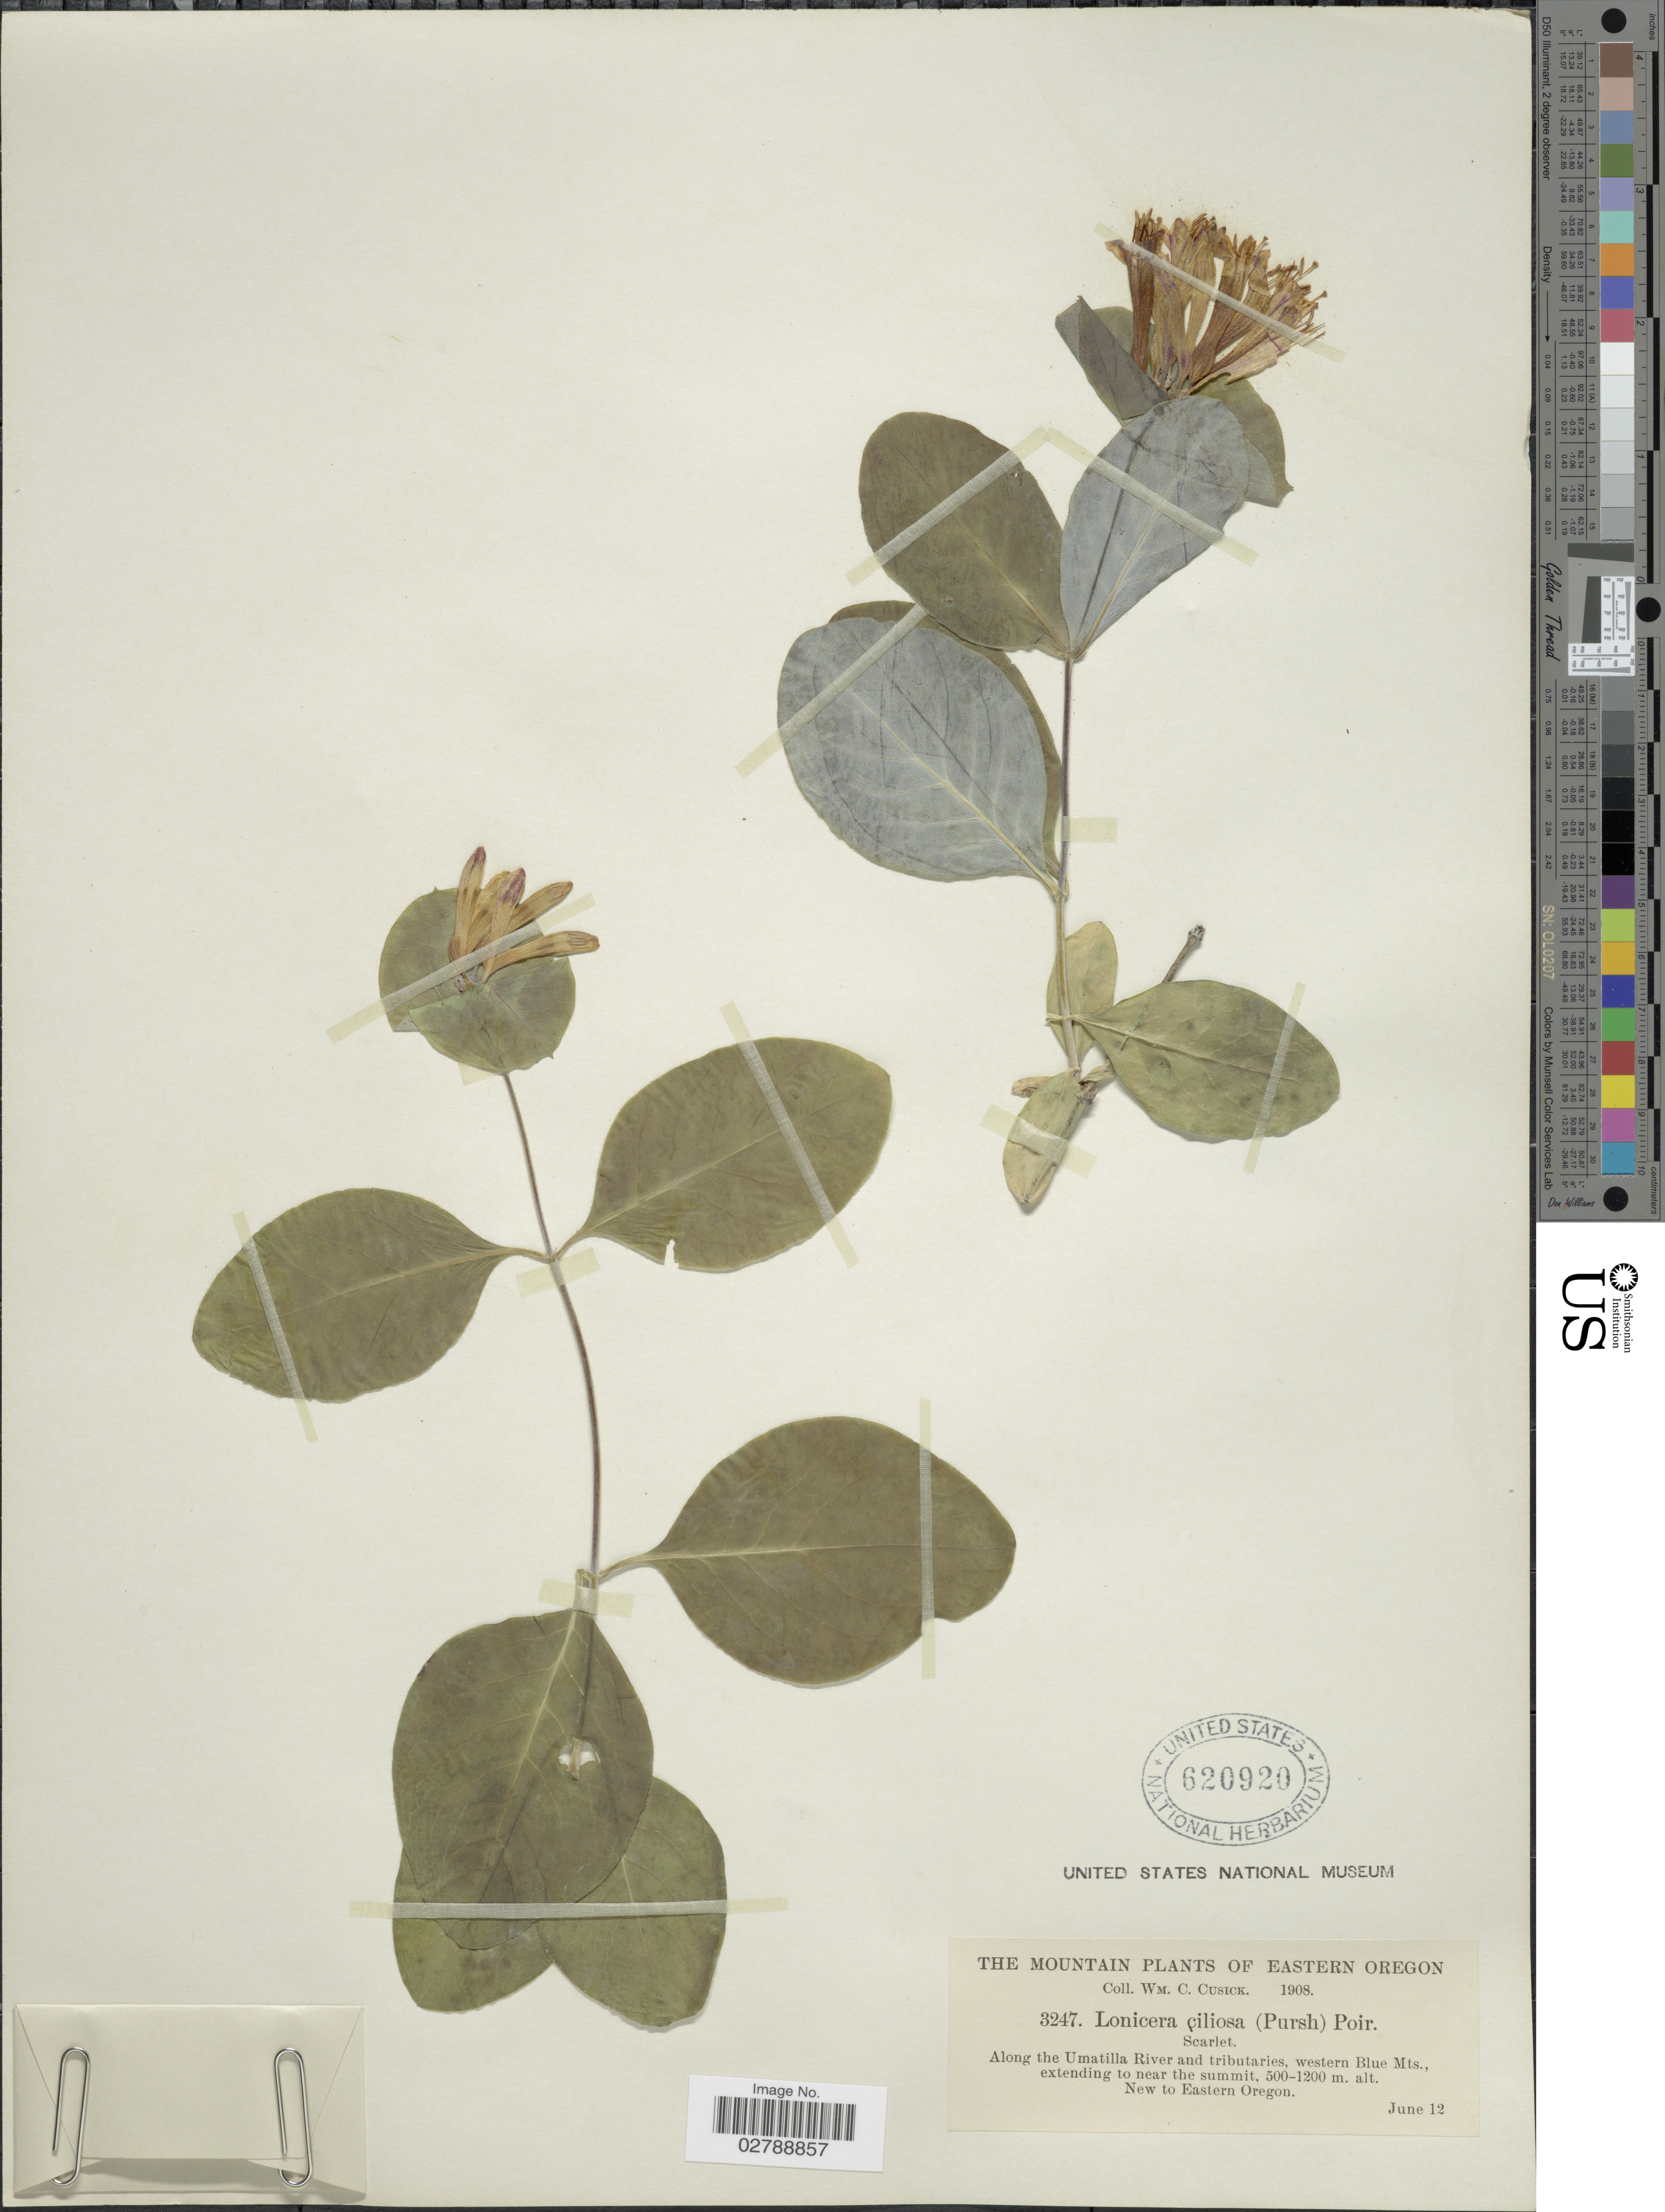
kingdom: Plantae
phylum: Tracheophyta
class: Magnoliopsida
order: Dipsacales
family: Caprifoliaceae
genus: Lonicera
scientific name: Lonicera ciliosa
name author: Poir.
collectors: W. C. Cusick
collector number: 3247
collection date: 1908-06-12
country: United States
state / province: Oregon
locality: Eastern Oregon. Along the Umatilla River and tributaries, western Blue Mts., extending to near the summit.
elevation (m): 500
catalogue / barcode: US 620920